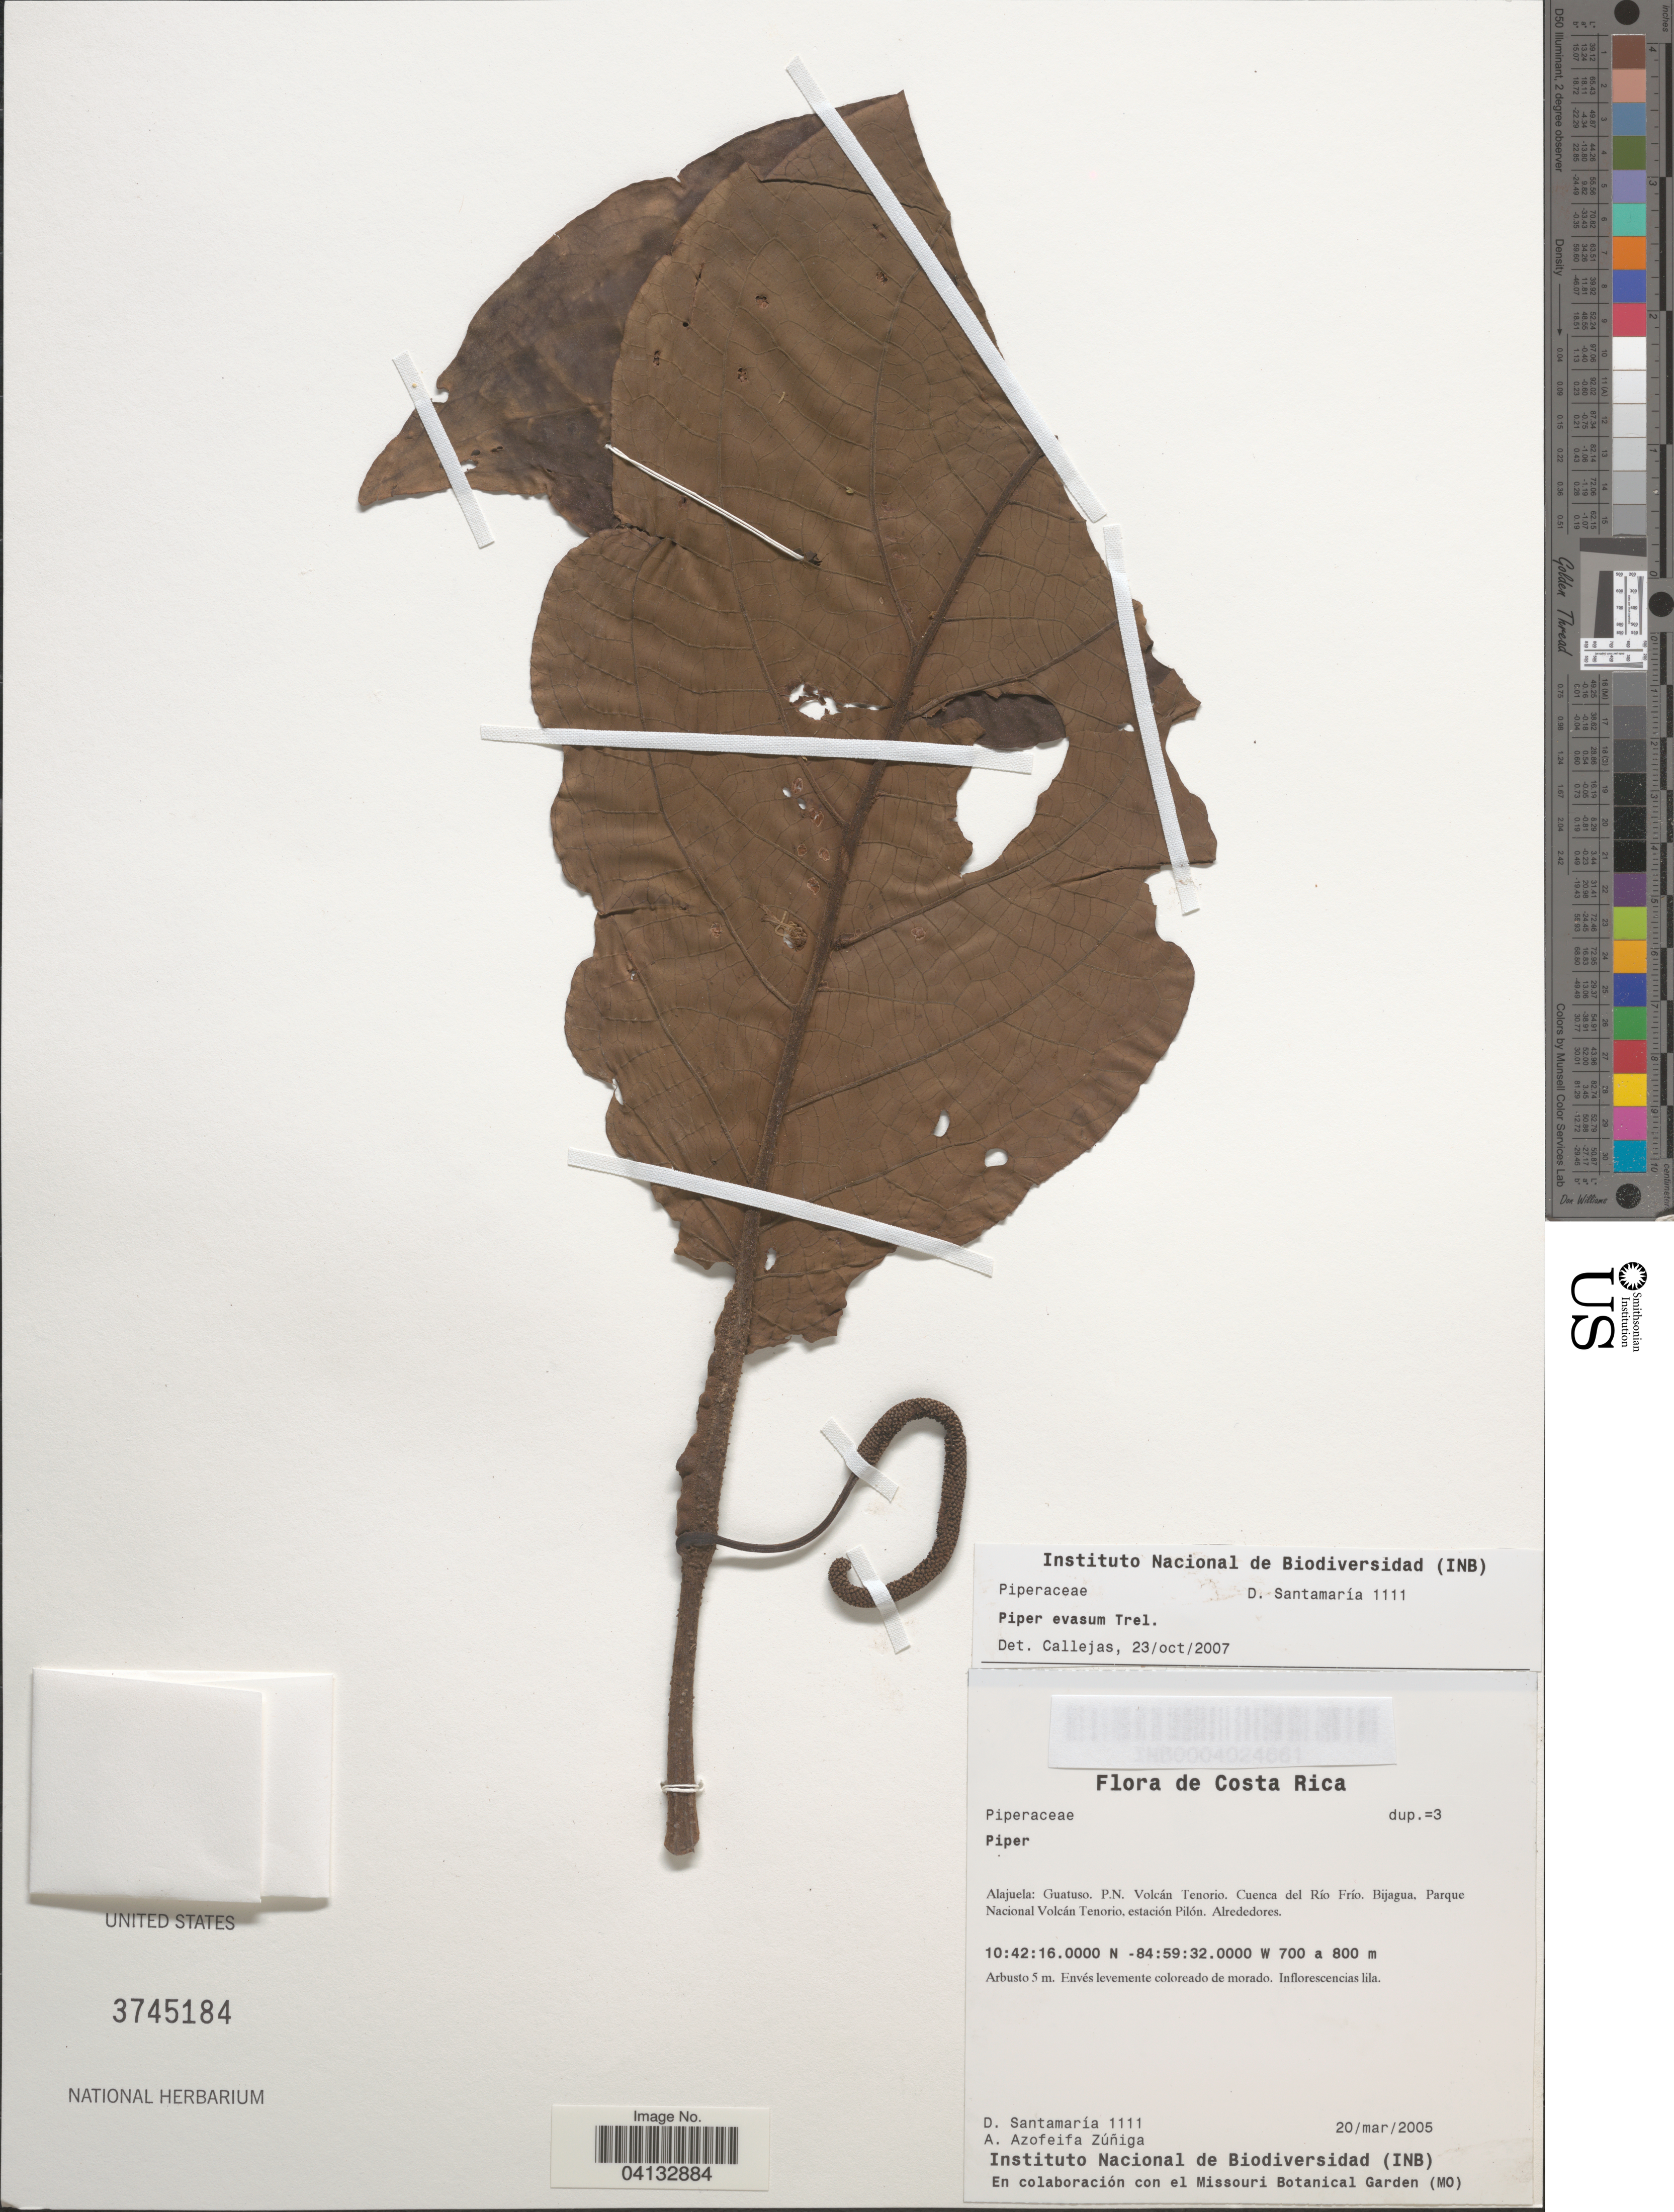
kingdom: Plantae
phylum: Tracheophyta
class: Magnoliopsida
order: Piperales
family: Piperaceae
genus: Piper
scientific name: Piper evasum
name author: Trel.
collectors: D. Santamaria & A. Azofeifa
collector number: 1111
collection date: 2005-03-20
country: Costa Rica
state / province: Alajuela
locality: Guatuso. P.N. Volcán Tenorio. Cuenca del Río Frío. Bijagua, Parque Nacional Volcán Tenorio, estación Pilón. Alrededores.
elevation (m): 700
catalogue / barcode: US 3745184